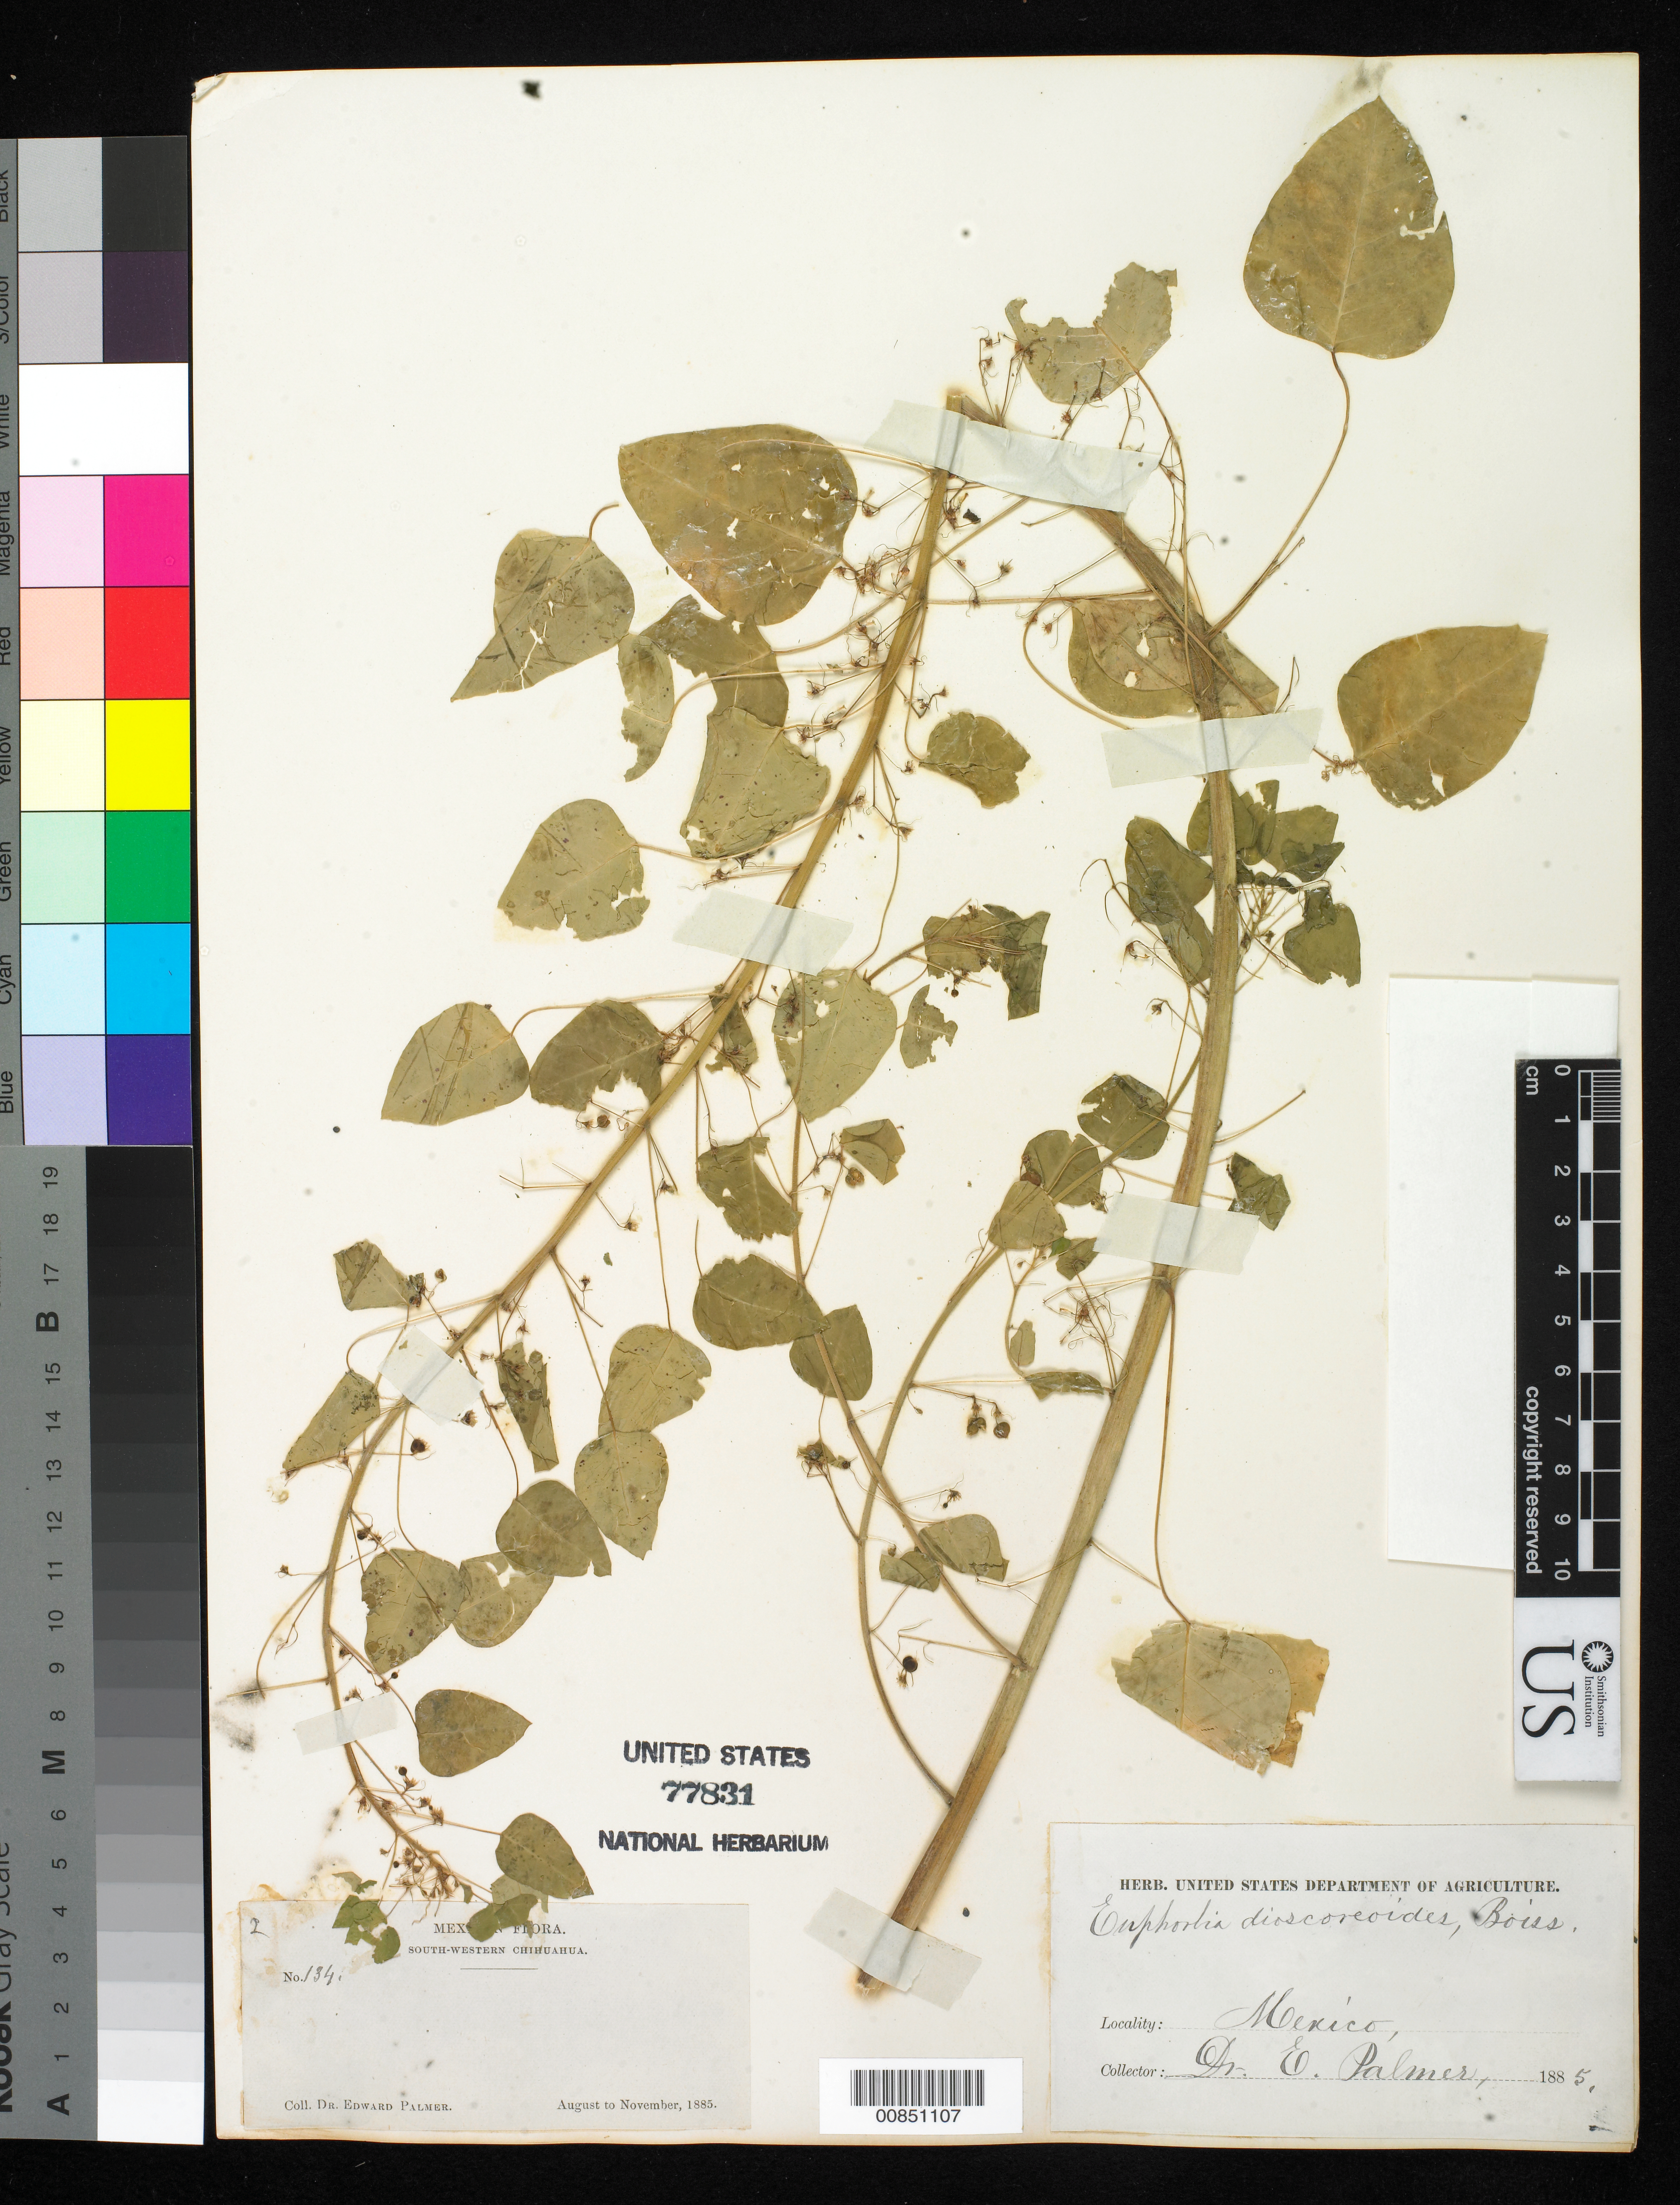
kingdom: Plantae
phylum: Tracheophyta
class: Magnoliopsida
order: Malpighiales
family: Euphorbiaceae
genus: Euphorbia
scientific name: Euphorbia dioscoreoides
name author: Boiss.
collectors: E. Palmer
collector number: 134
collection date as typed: Aug 1885 to -- Nov 1885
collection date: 1885-08/1885-11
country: Mexico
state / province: Chihuahua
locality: South-Western Chihuahua.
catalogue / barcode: US 77831